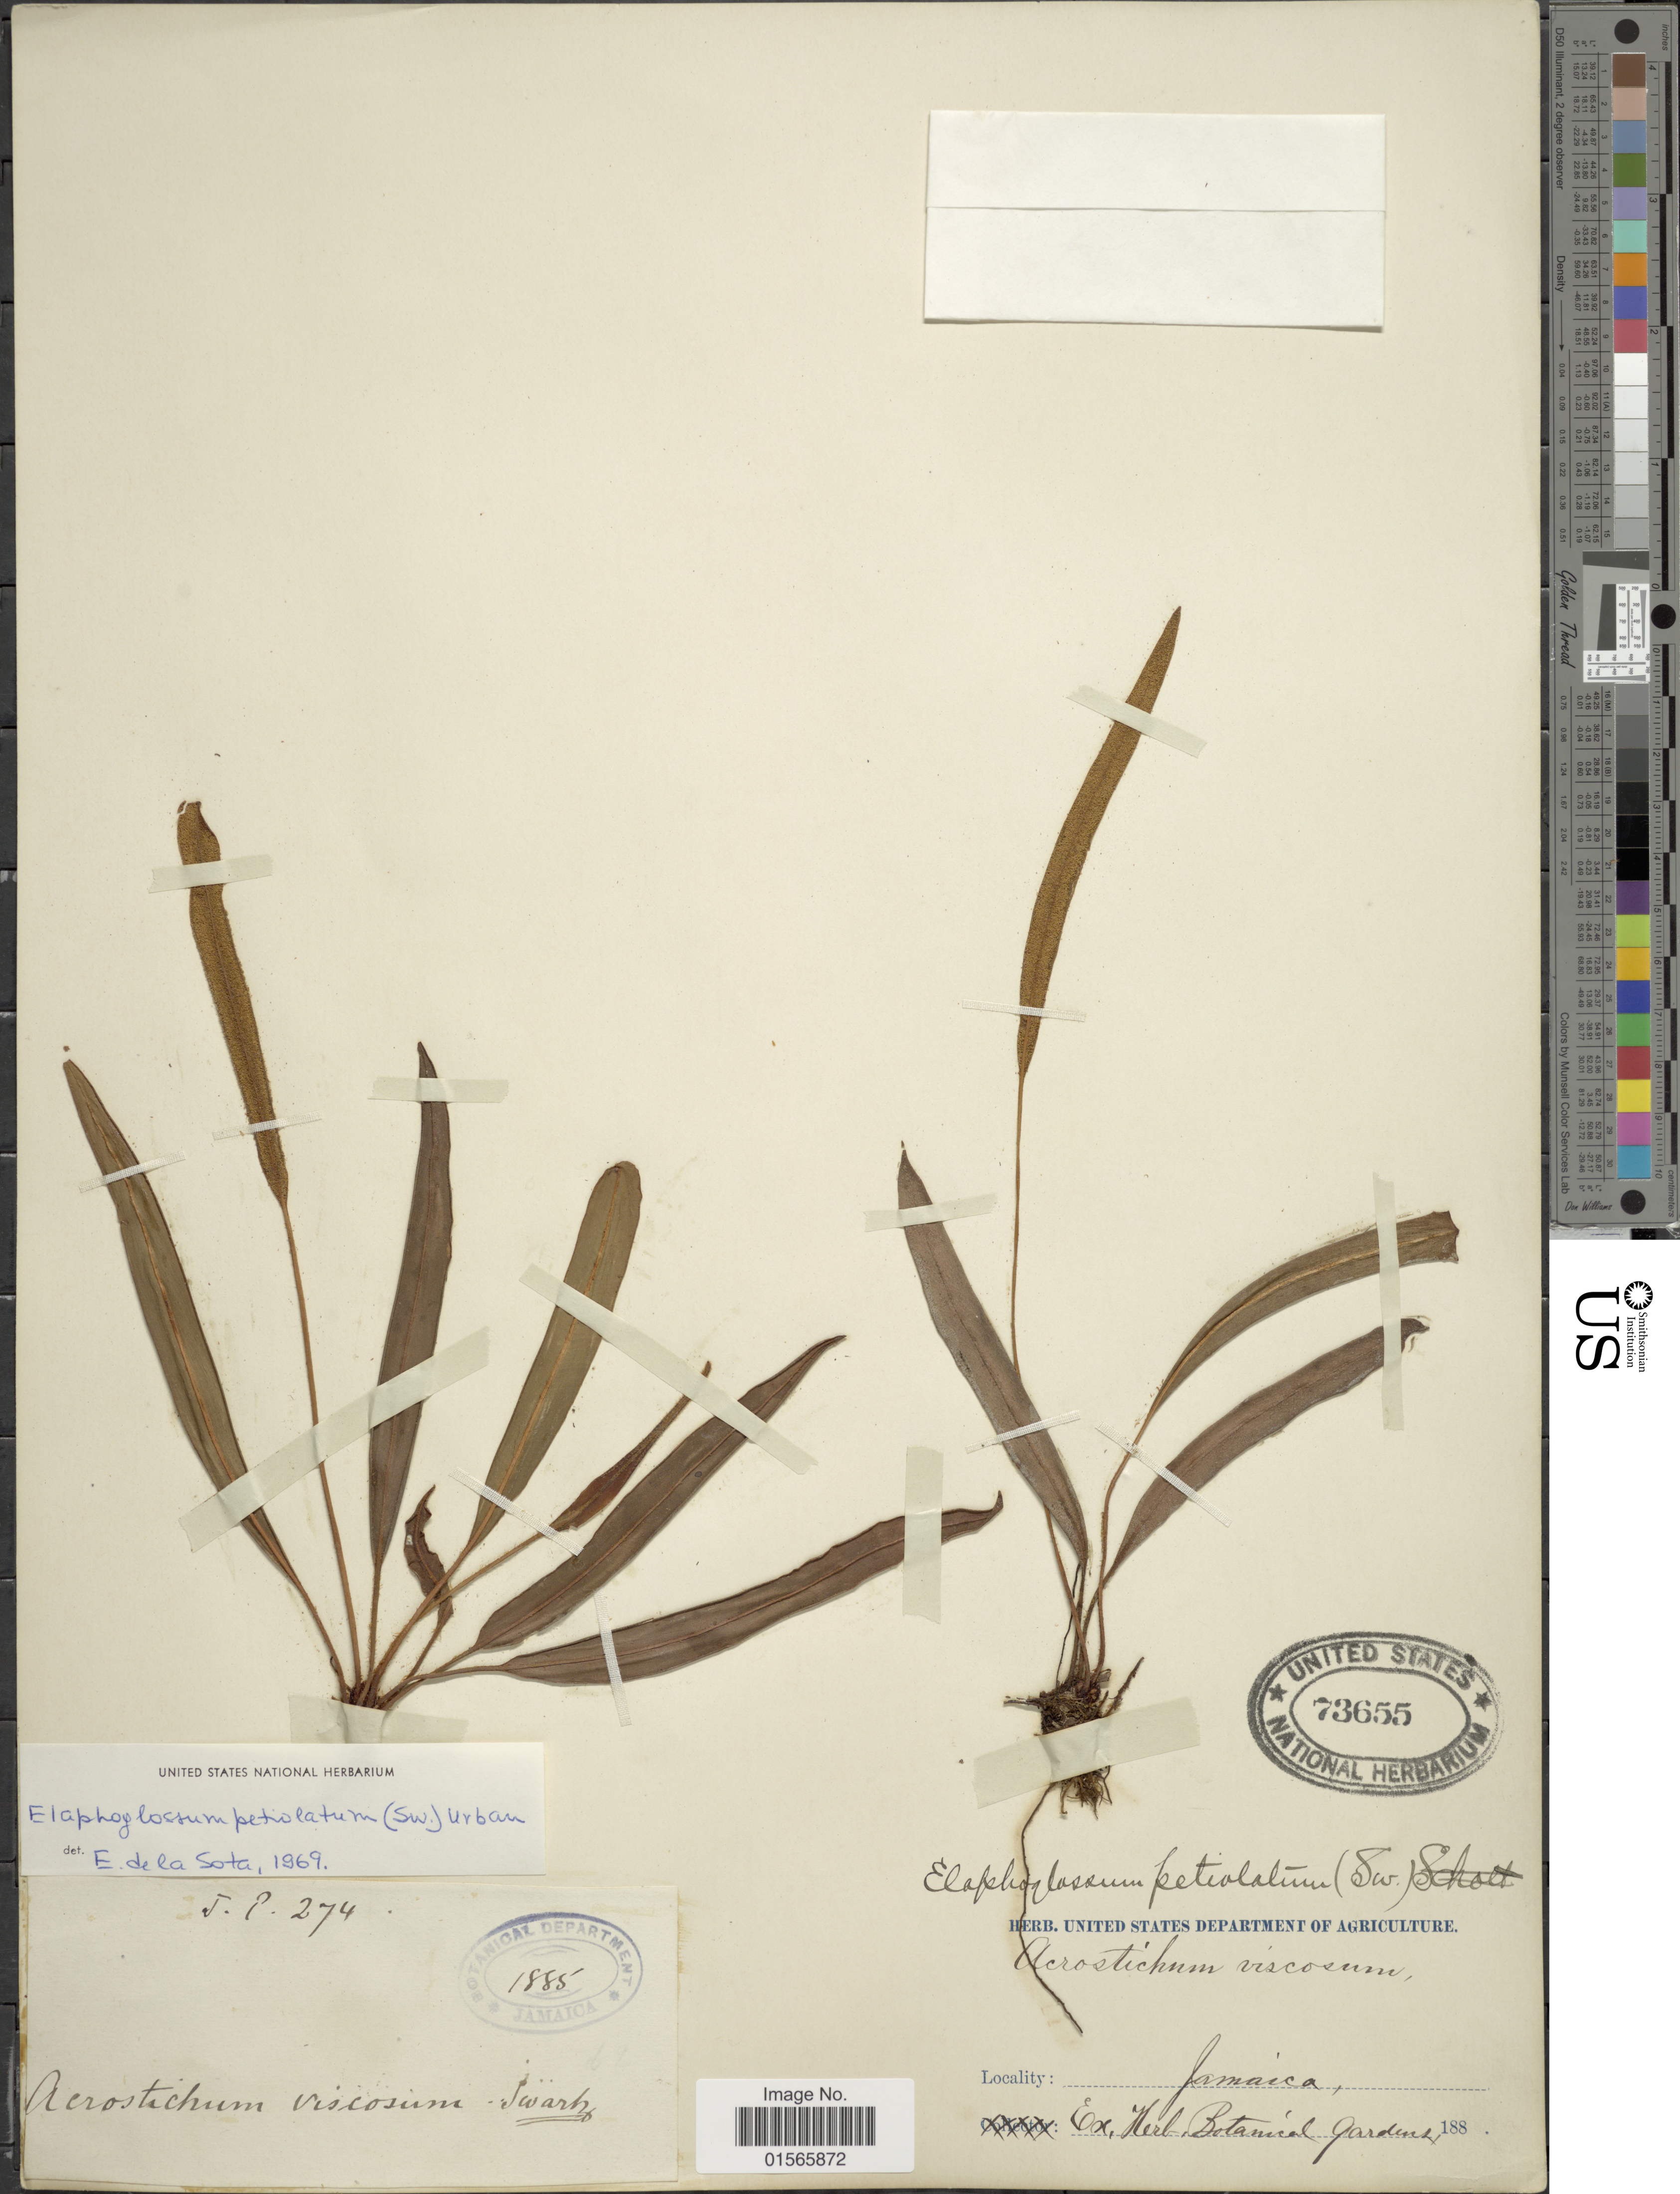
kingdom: Plantae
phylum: Tracheophyta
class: Polypodiopsida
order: Polypodiales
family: Dryopteridaceae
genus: Elaphoglossum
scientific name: Elaphoglossum peltatum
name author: (Sw.) Urb.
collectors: ex herb. Bot. Gard.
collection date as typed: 188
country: Jamaica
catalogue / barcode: US 73655